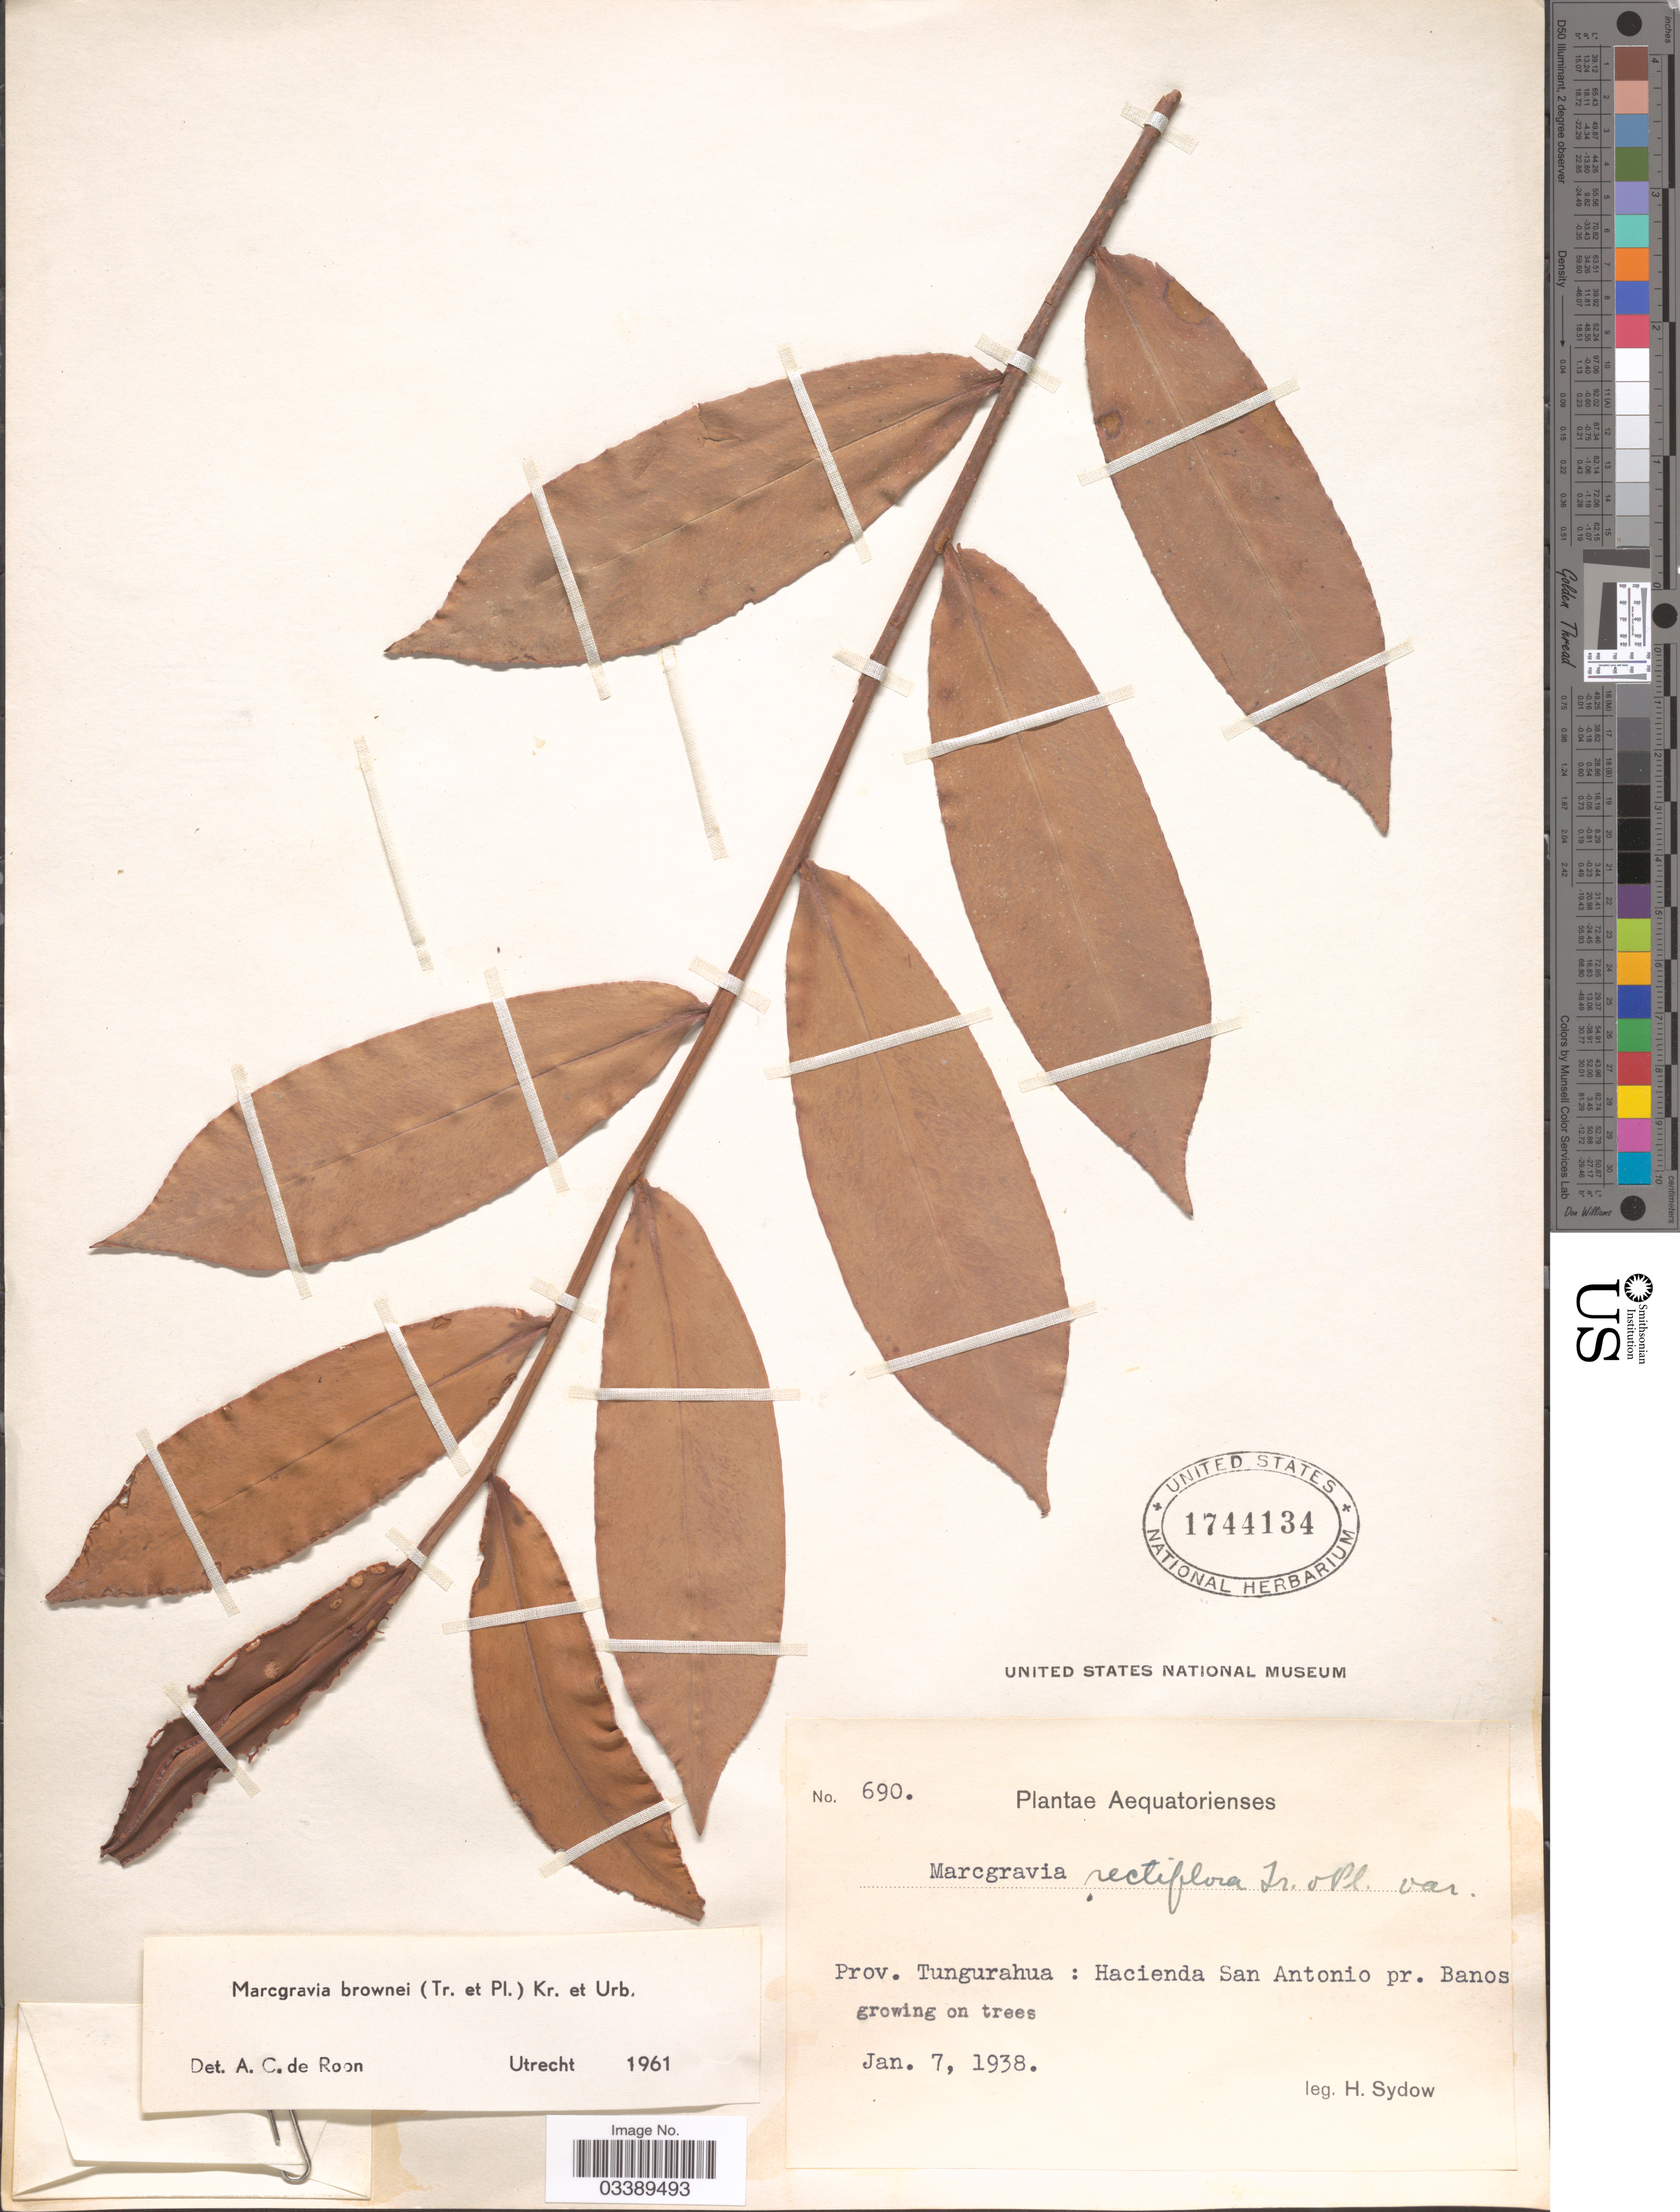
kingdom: Plantae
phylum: Tracheophyta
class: Magnoliopsida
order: Ericales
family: Marcgraviaceae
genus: Marcgravia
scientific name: Marcgravia brownei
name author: (Triana & Planch.) Krug & Urb.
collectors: H. Sydow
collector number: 690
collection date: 1938-01-07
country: Ecuador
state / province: Tungurahua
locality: Hacienda San Antonio pr. Banos.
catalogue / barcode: US 1744134